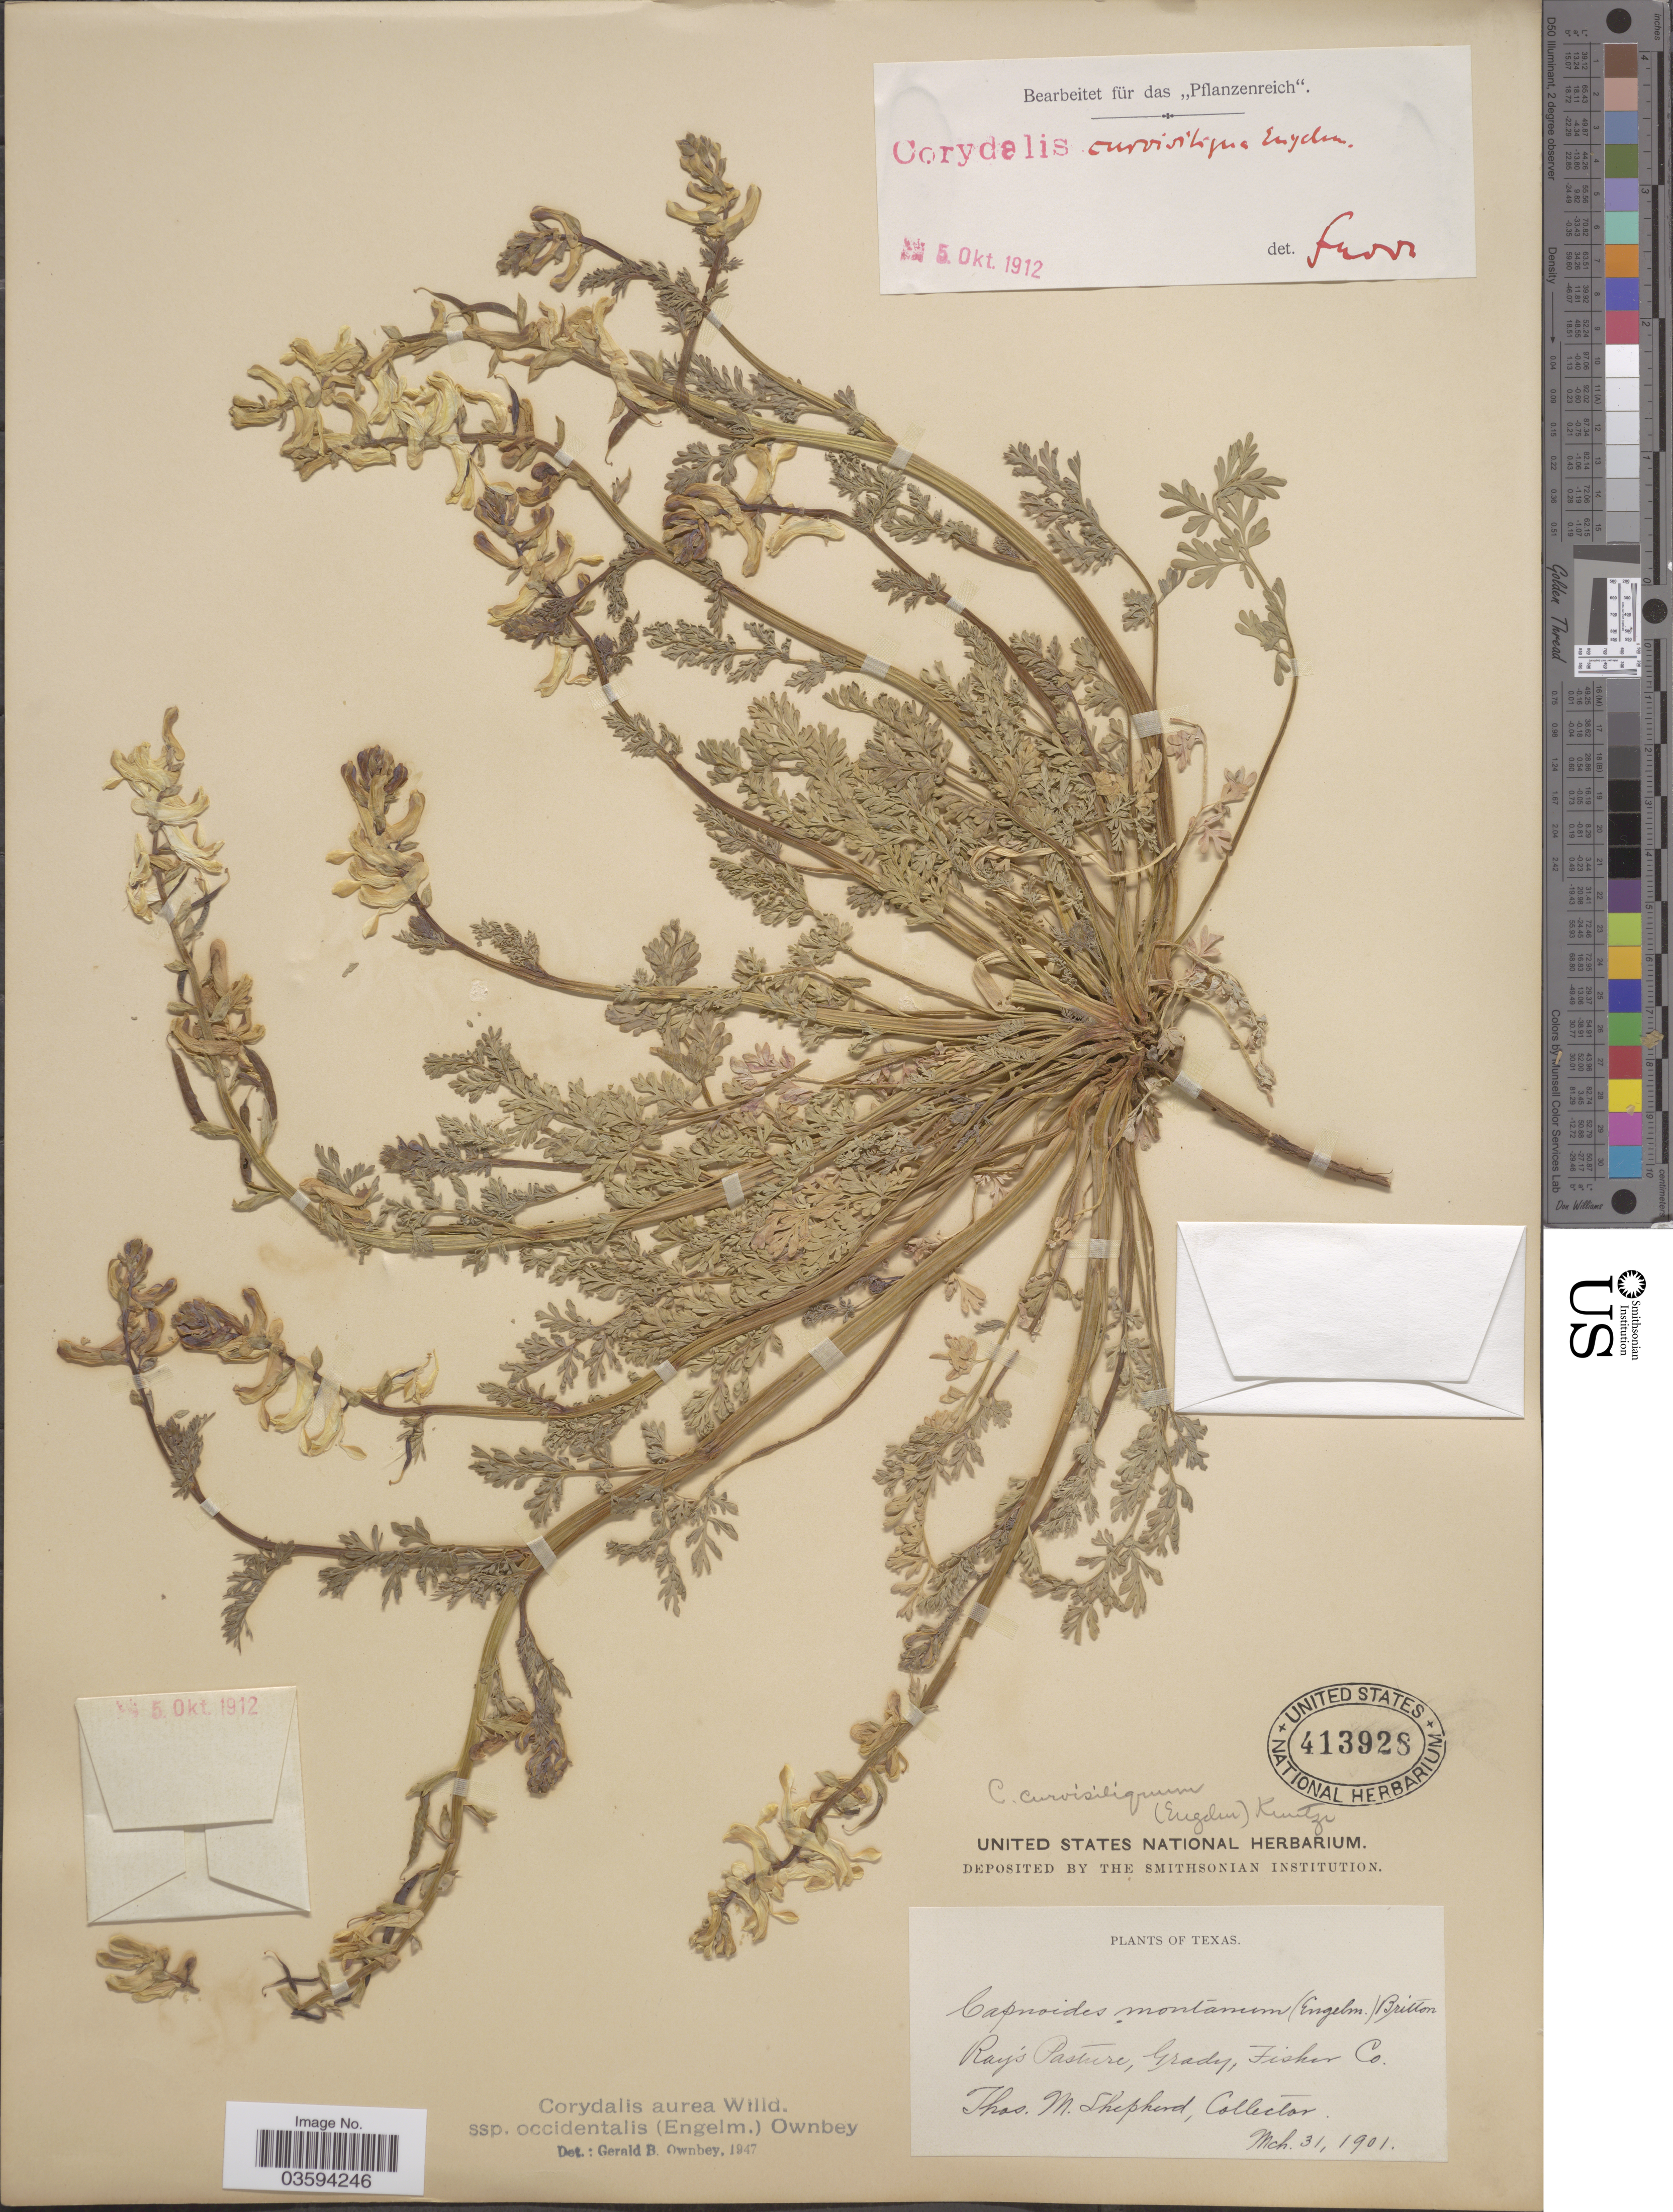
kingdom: Plantae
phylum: Tracheophyta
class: Magnoliopsida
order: Ranunculales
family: Papaveraceae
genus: Corydalis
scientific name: Corydalis aurea subsp. occidentalis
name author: Willd.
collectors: T. Shepherd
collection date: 1901-03-31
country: United States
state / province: Texas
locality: Ray's Pasture, Grady, Fisher Co.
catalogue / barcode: US 413928